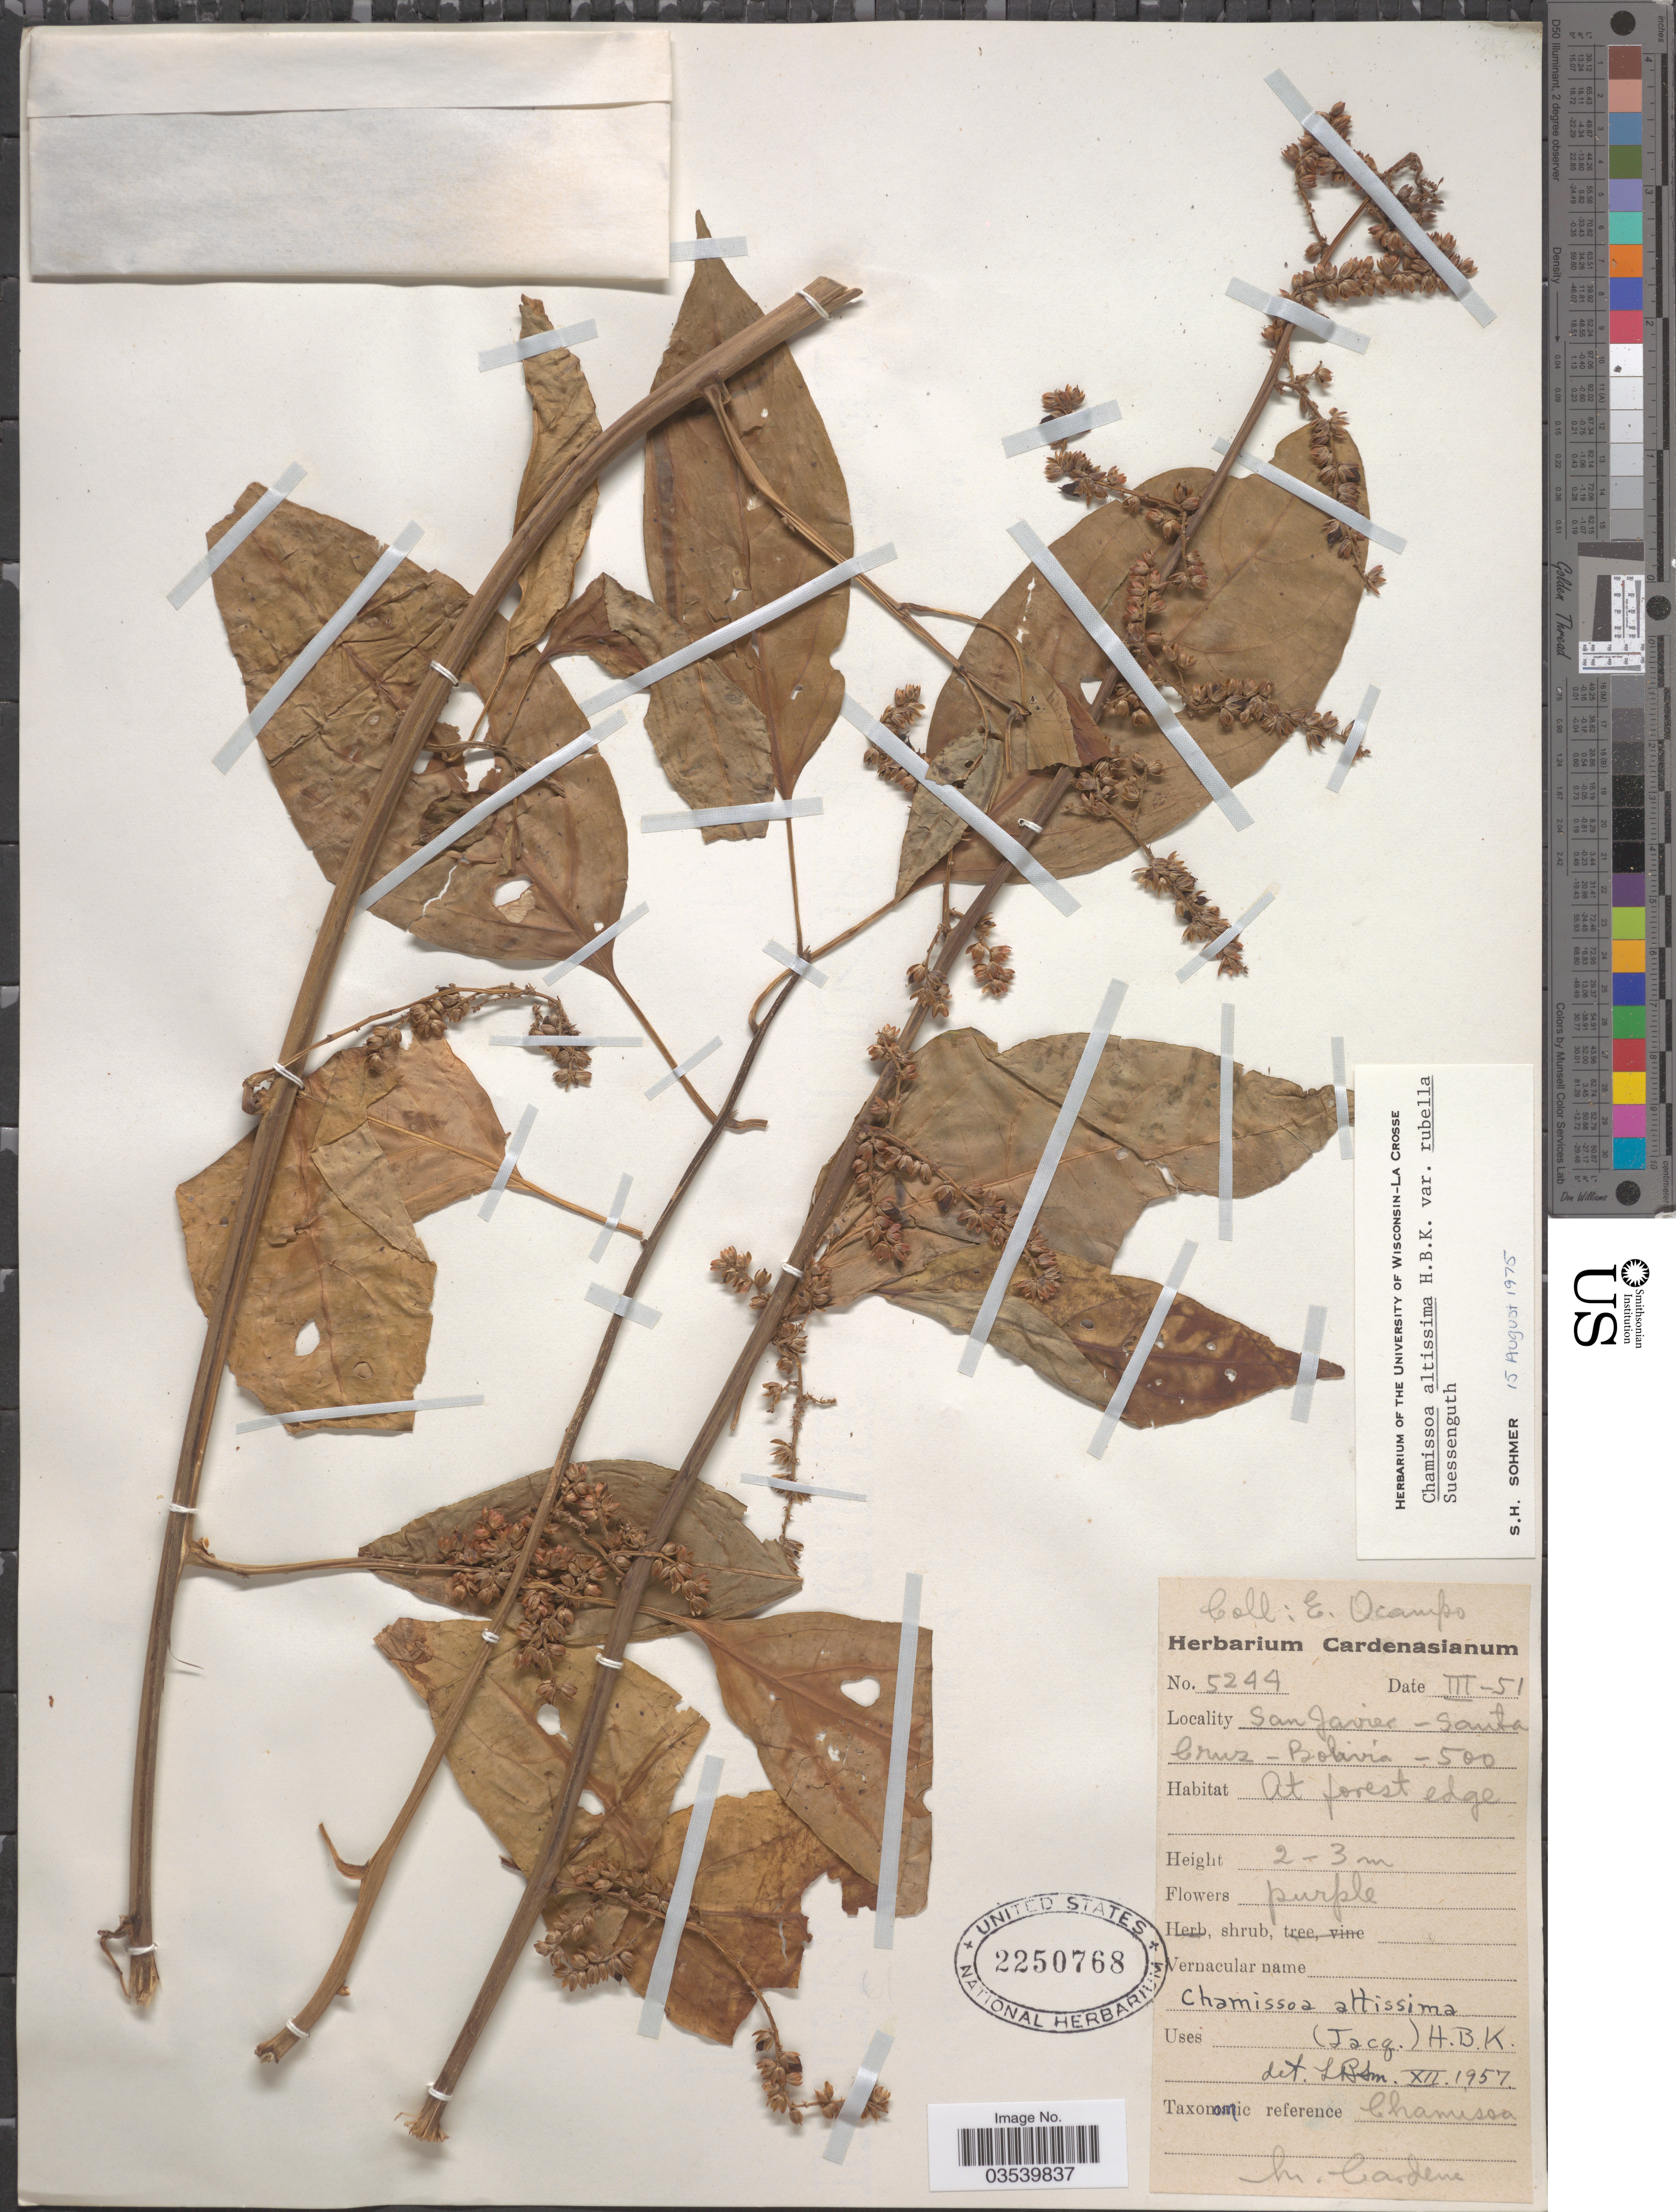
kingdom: Plantae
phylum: Tracheophyta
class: Magnoliopsida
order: Caryophyllales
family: Amaranthaceae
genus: Chamissoa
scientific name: Chamissoa altissima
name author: (Jacq.) Kunth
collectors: E. Ocampo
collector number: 5244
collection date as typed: Transcribed d/m/y: /3/51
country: Bolivia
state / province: Santa Cruz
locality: San Javier. At forest edge.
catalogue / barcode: US 2250768